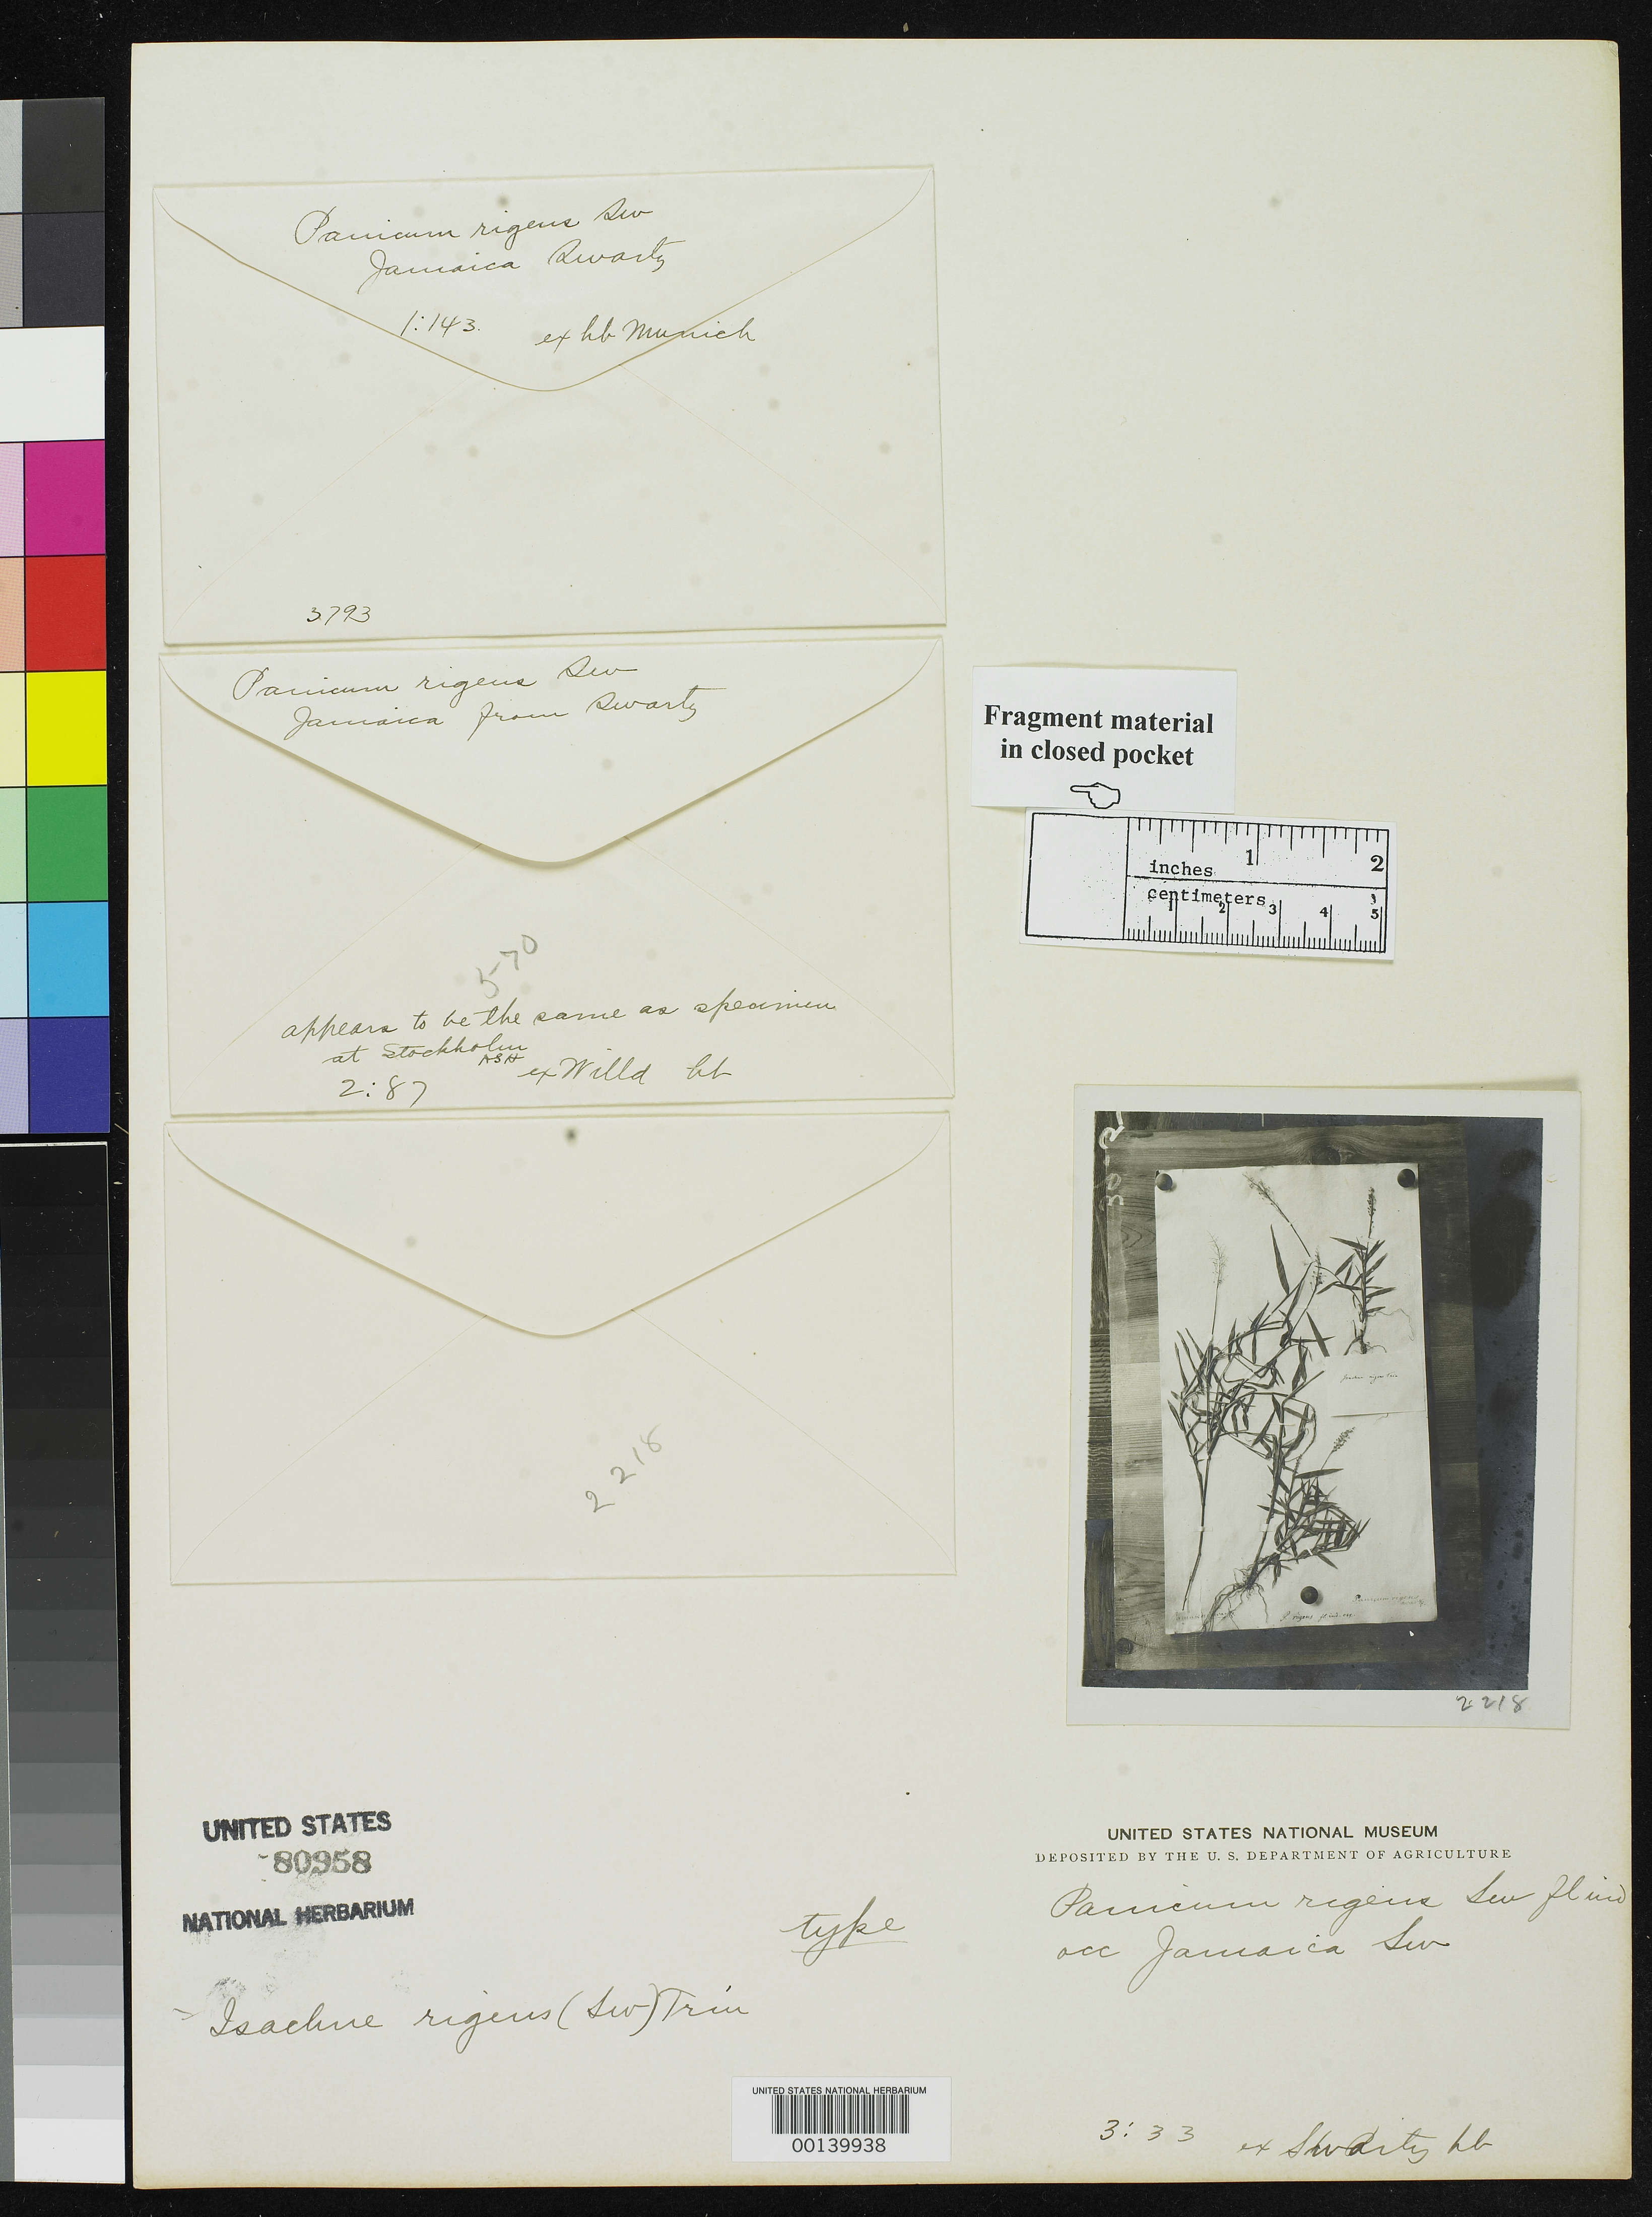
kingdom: Plantae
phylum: Tracheophyta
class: Liliopsida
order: Poales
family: Poaceae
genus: Panicum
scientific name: Panicum rigens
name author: Sw.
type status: Type Fragment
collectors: O. P. Swartz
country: Jamaica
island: Greater Antilles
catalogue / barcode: US 80958